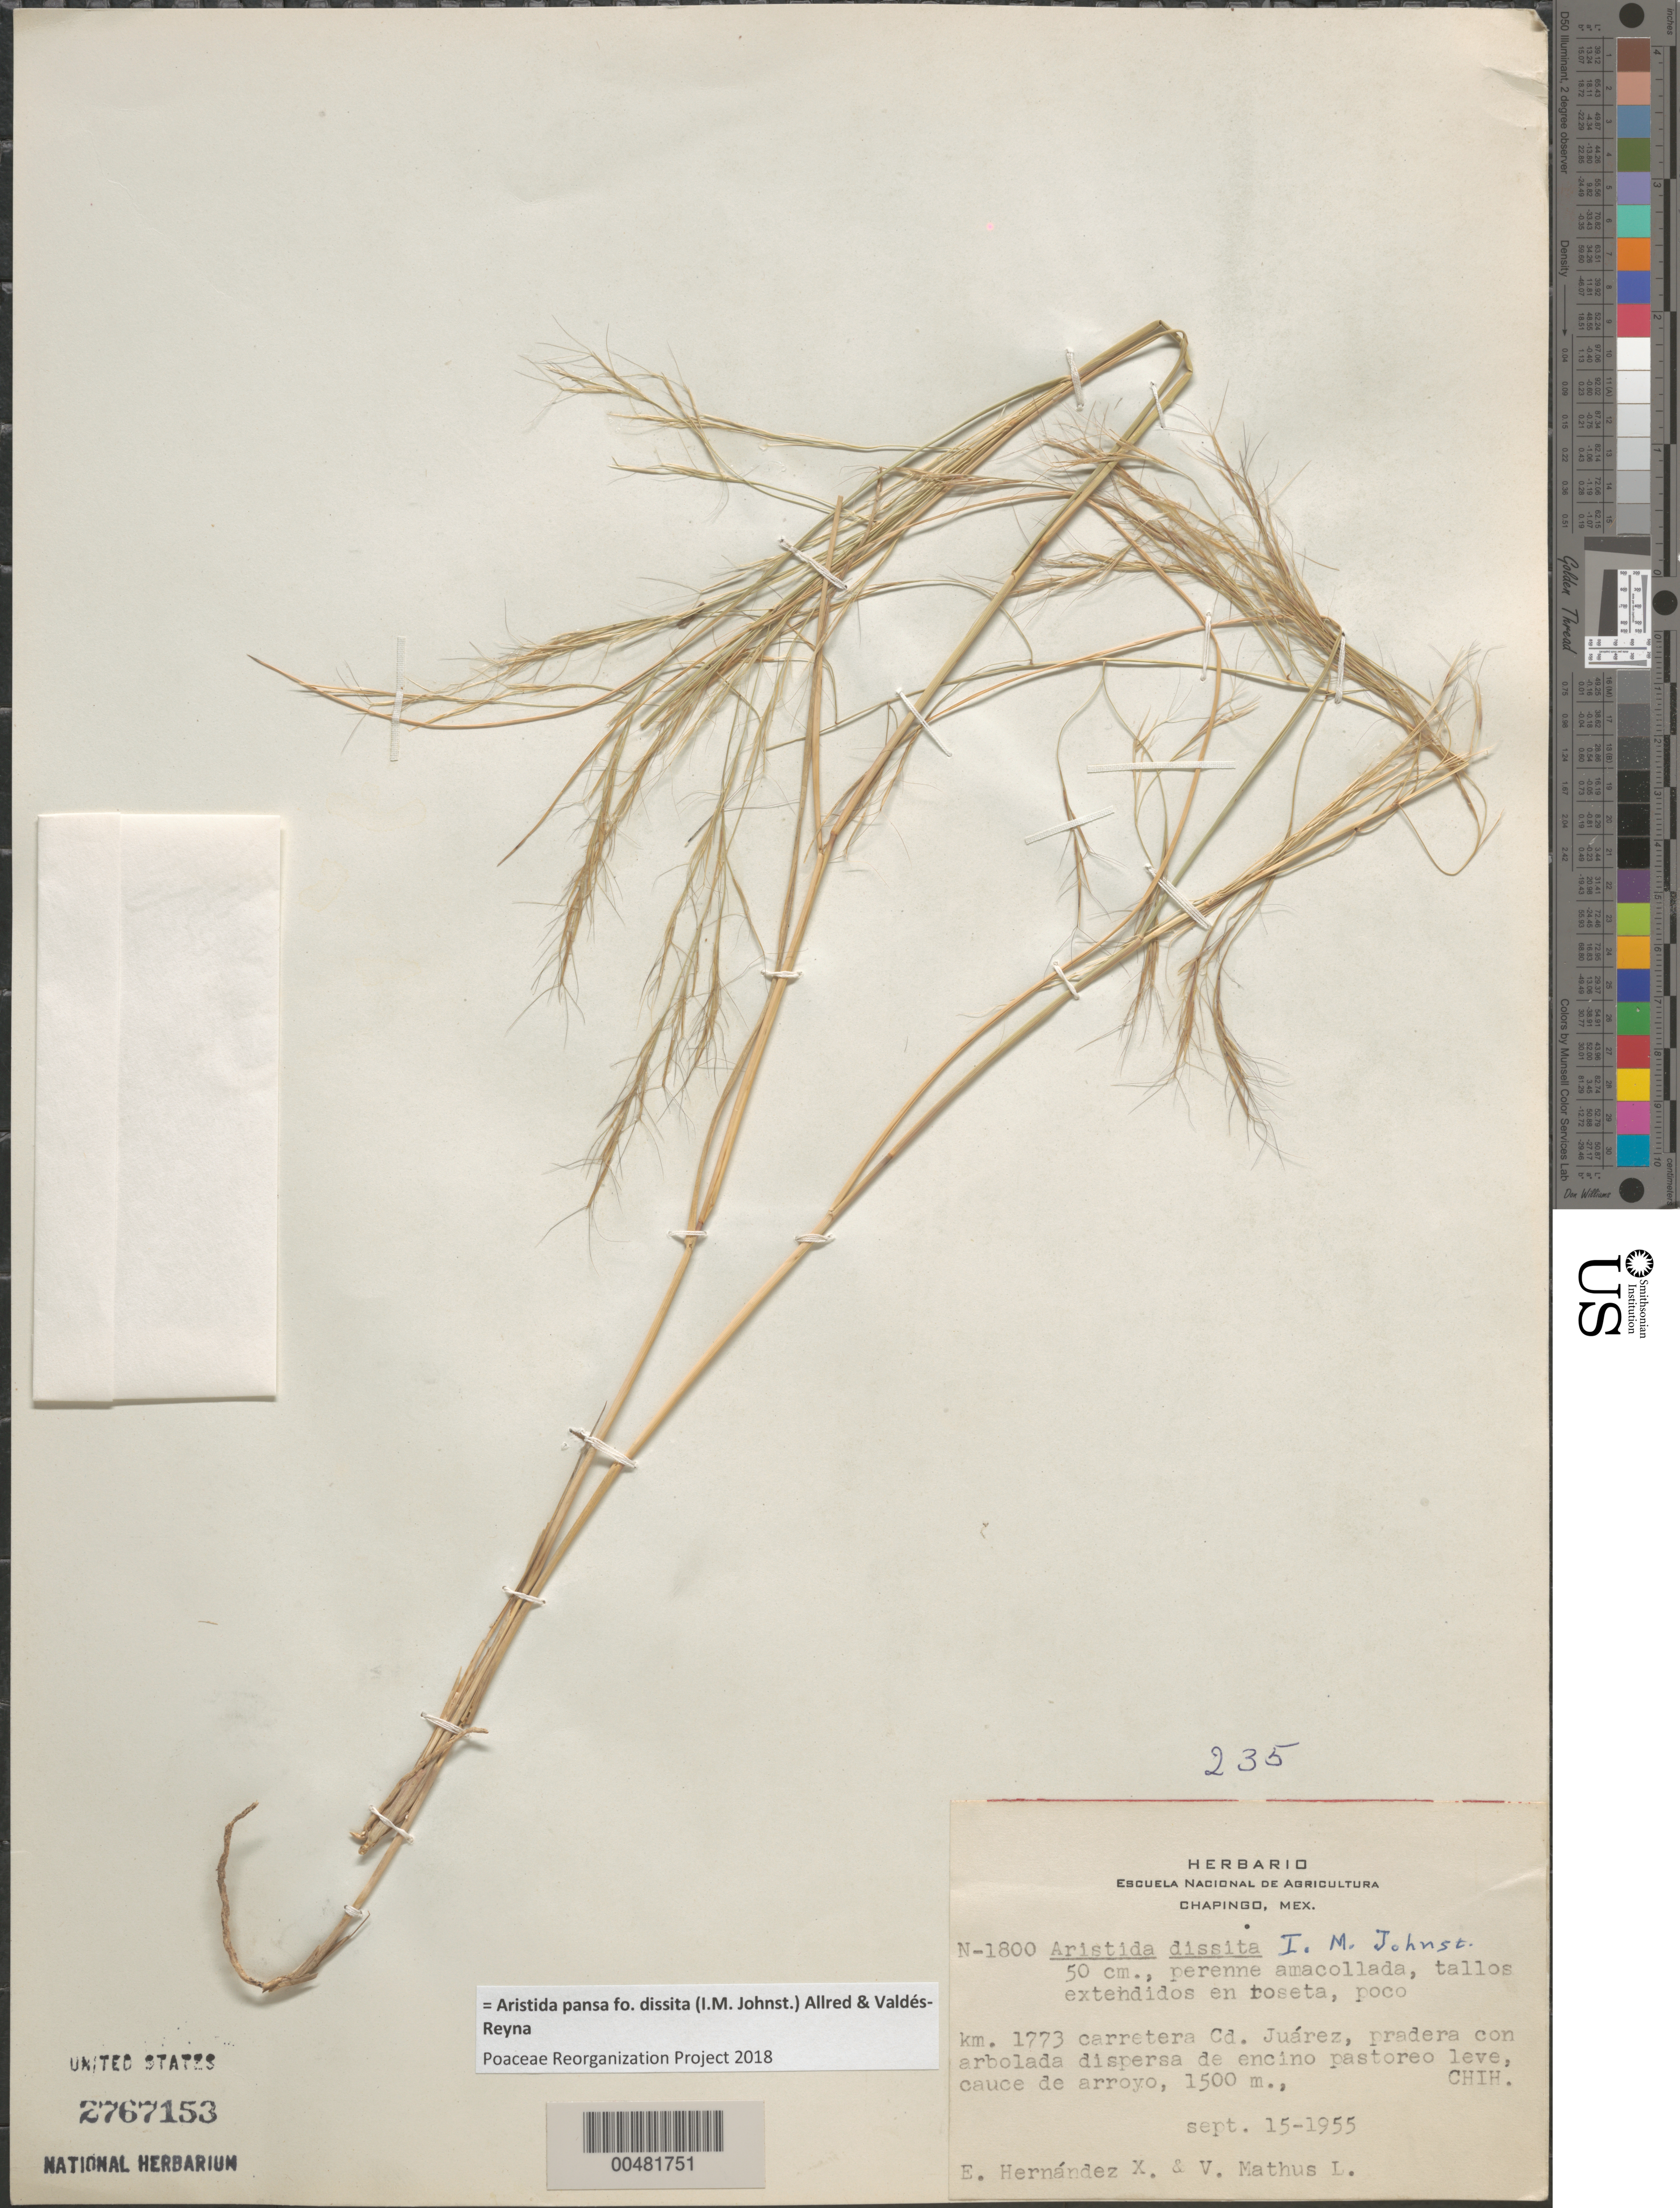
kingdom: Plantae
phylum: Tracheophyta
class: Liliopsida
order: Poales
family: Poaceae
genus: Aristida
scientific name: Aristida pansa f. dissita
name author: (I.M. Johnst.) Allred & Valdés-Reyna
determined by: Poaceae Reorganization Project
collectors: E. I. Hernández-X. & V. Mathus L.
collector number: N-1800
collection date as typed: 15 Sep 1955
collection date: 1955-09-15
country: Mexico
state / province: Chihuahua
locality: Km 1773 carretera Cd. Juárez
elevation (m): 1500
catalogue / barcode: US 2767153